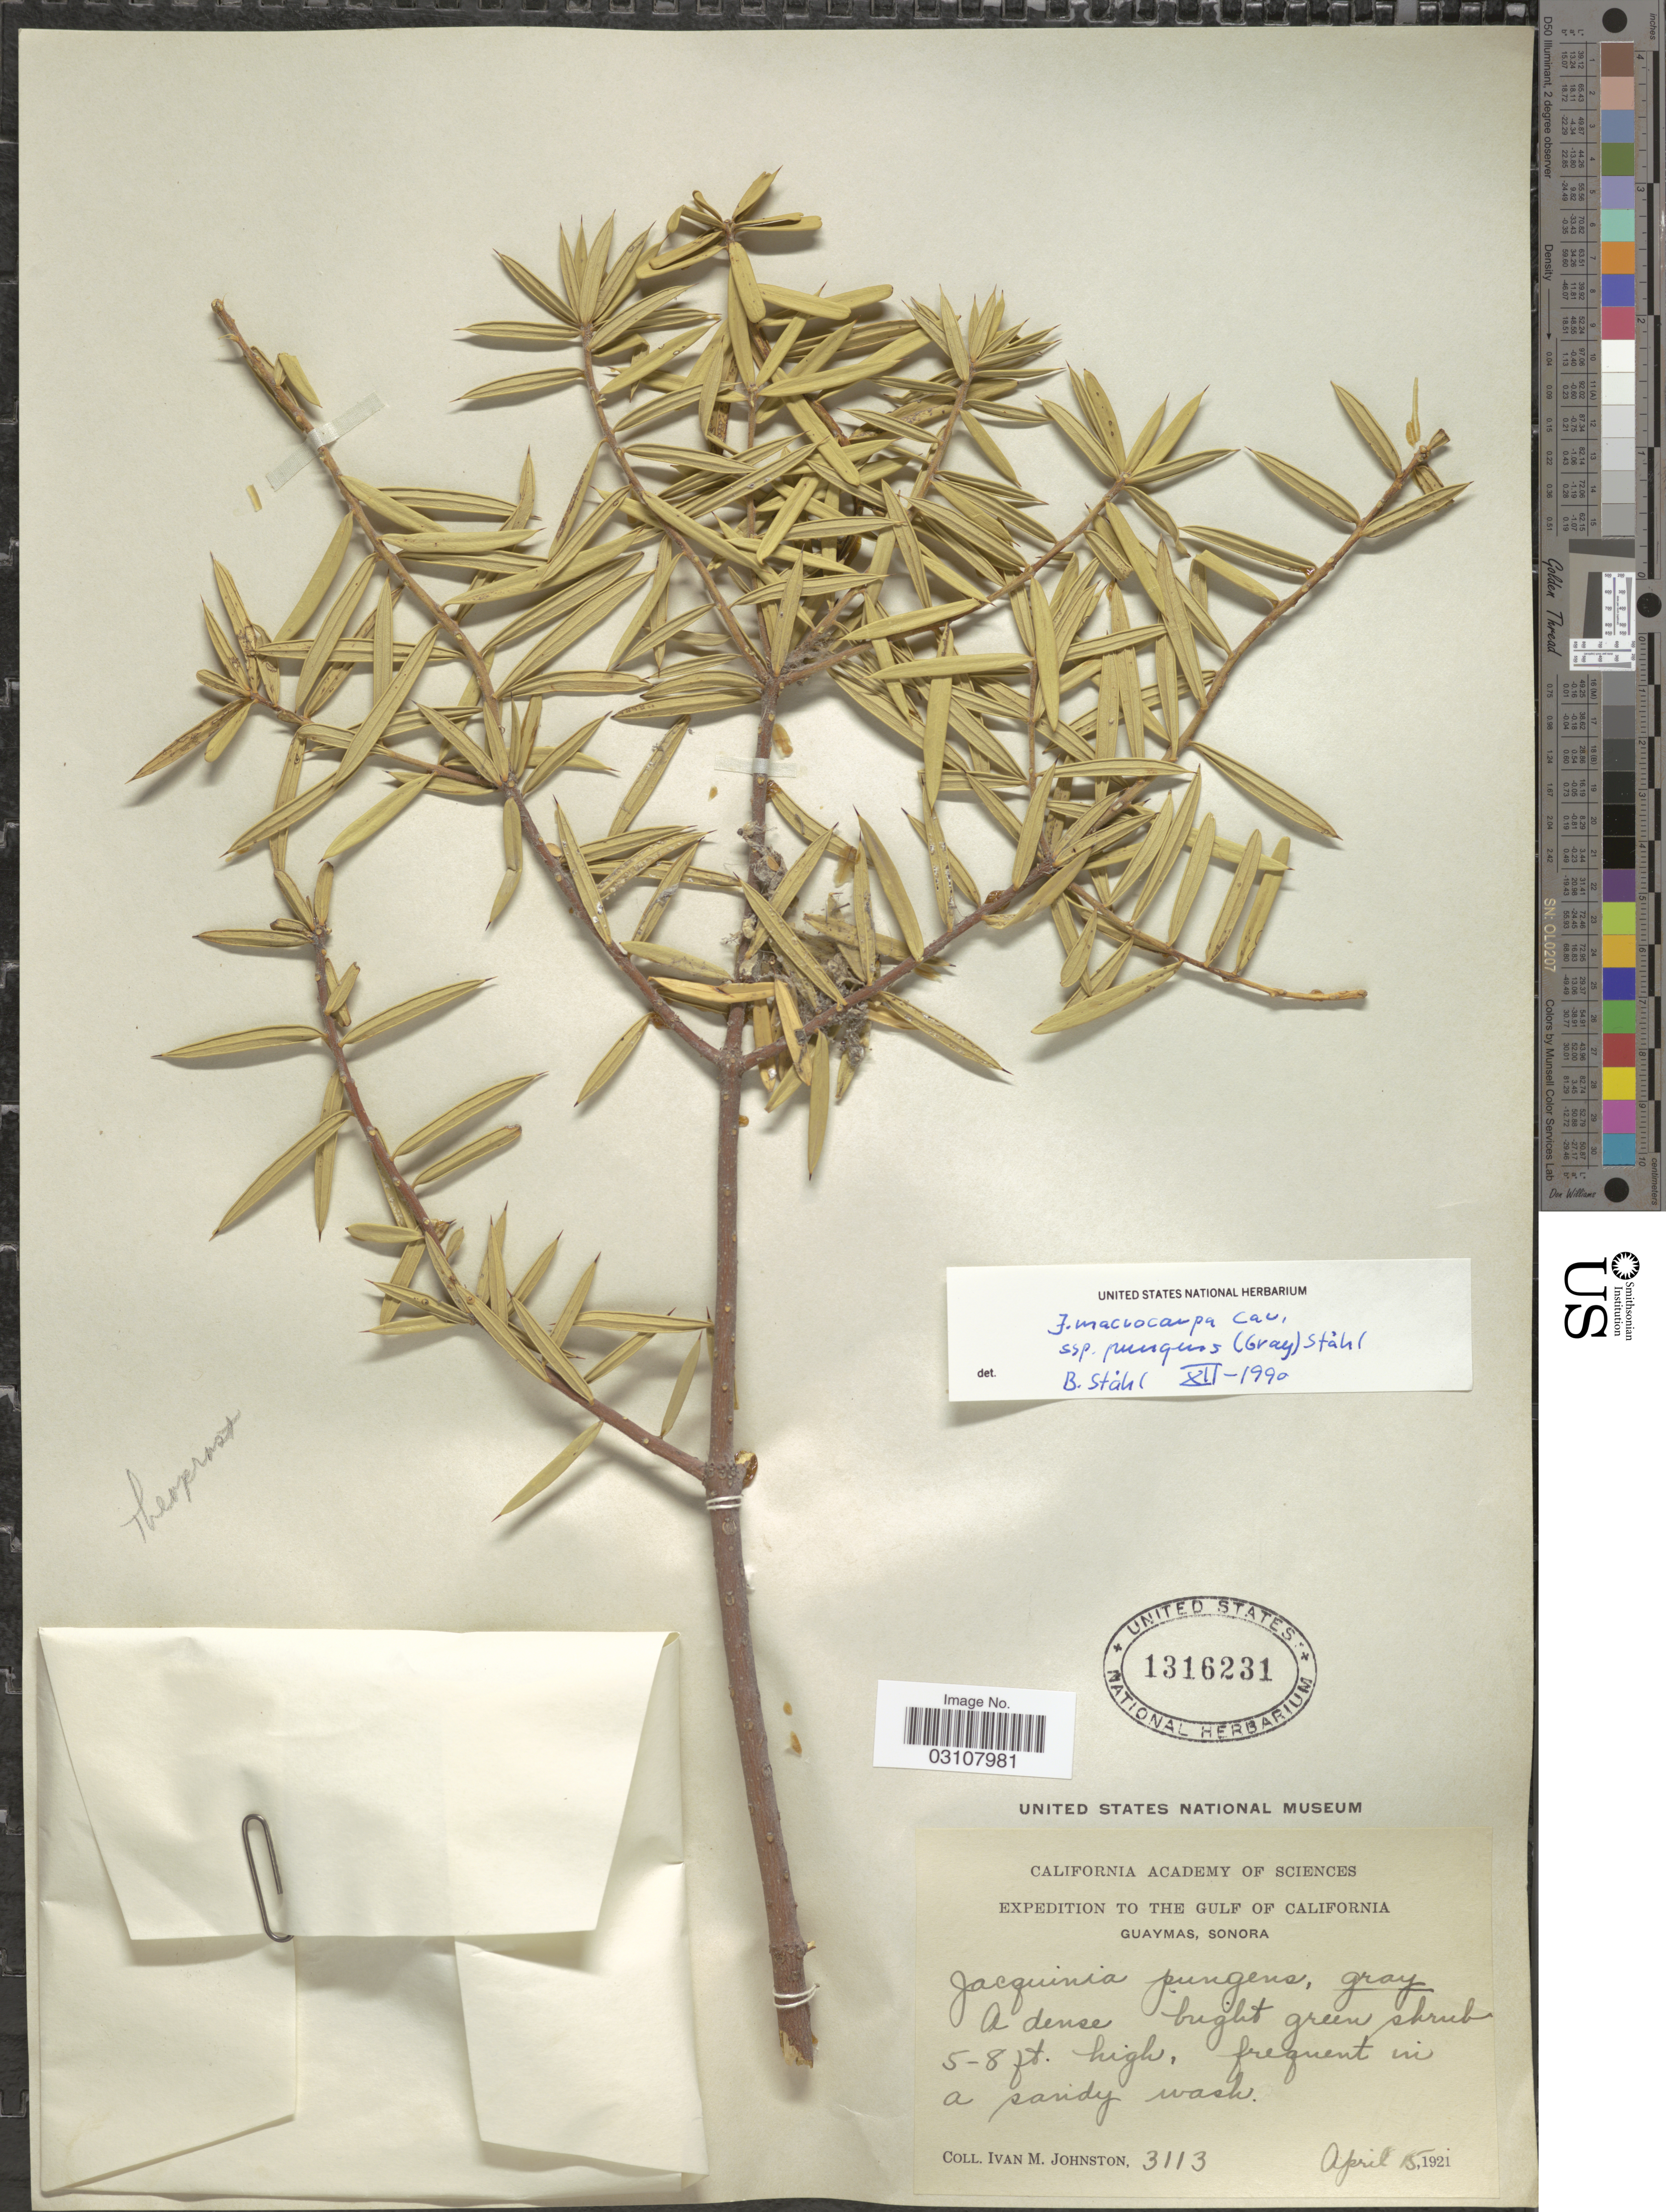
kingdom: Plantae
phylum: Tracheophyta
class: Magnoliopsida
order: Ericales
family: Primulaceae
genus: Jacquinia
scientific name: Jacquinia macrocarpa subsp. pungens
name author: Cav.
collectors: I.M. Johnston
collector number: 3113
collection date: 1921-04-15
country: Mexico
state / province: Sonora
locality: Gulf of California. Guaymas.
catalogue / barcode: US 1316231